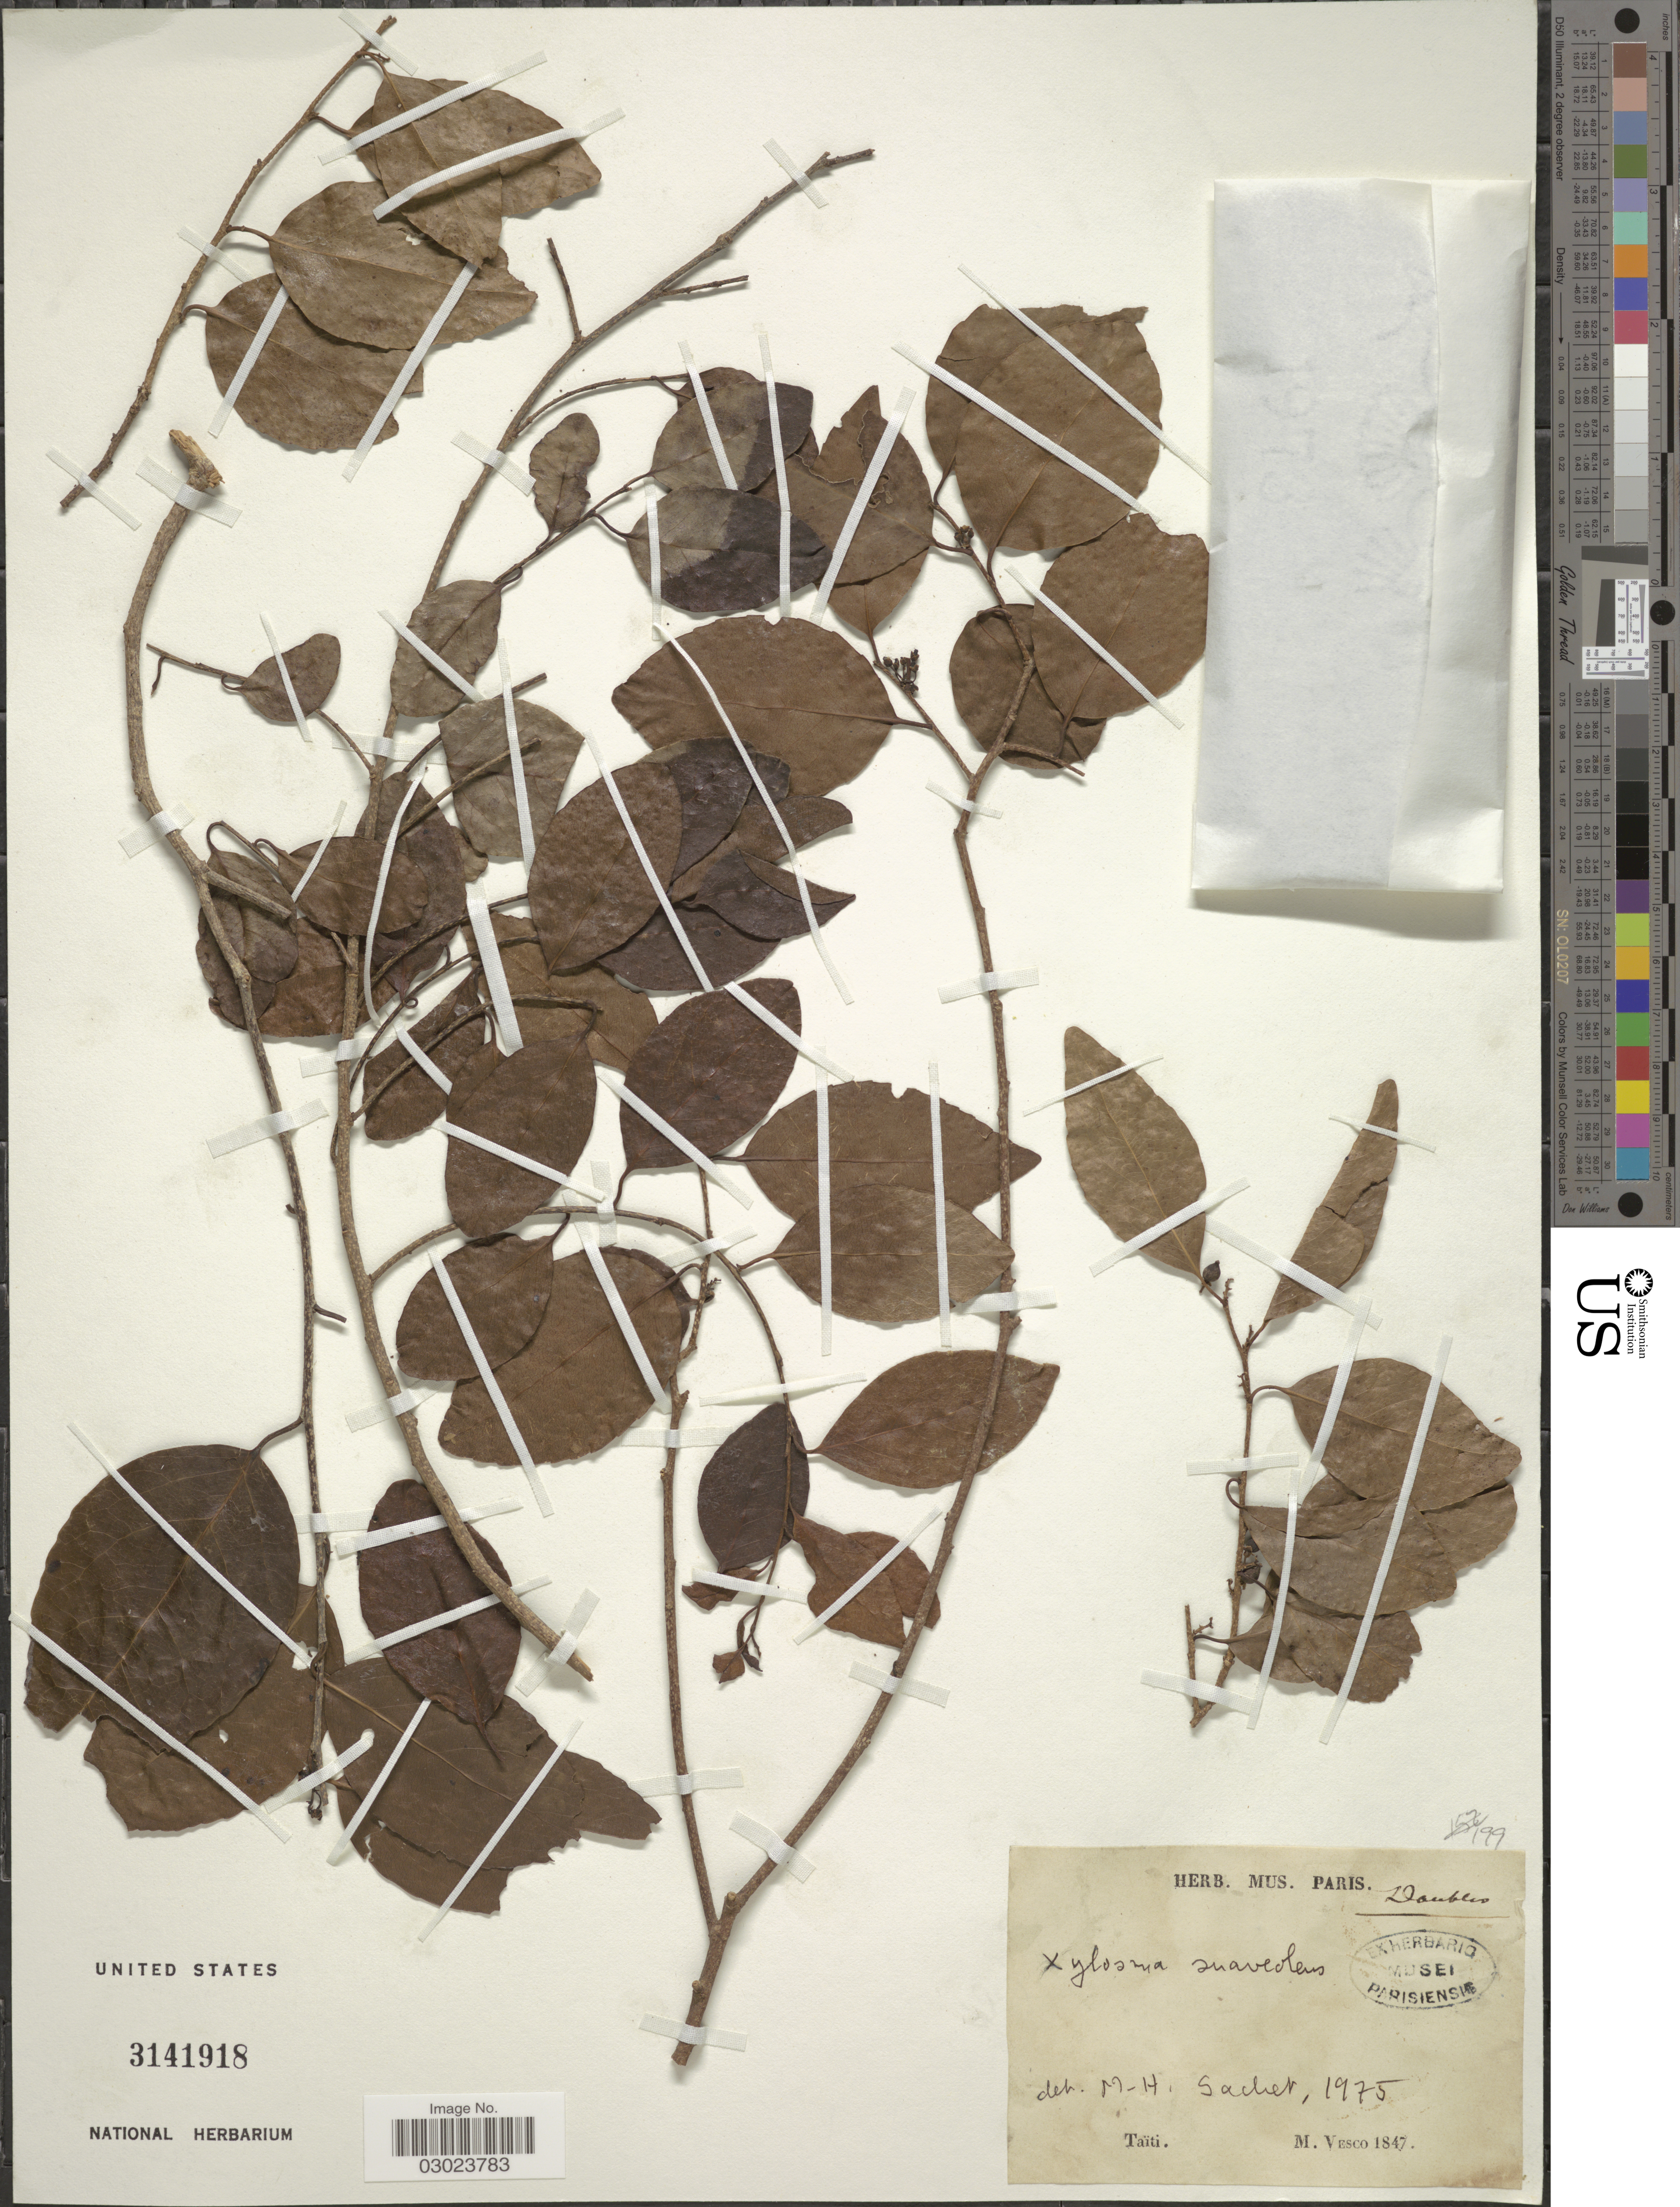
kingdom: Plantae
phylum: Tracheophyta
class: Magnoliopsida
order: Malpighiales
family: Salicaceae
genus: Xylosma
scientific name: Xylosma suaveolens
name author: G. Forst.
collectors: M. Vesco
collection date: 1847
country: French Polynesia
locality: Taïti.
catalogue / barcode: US 3141918